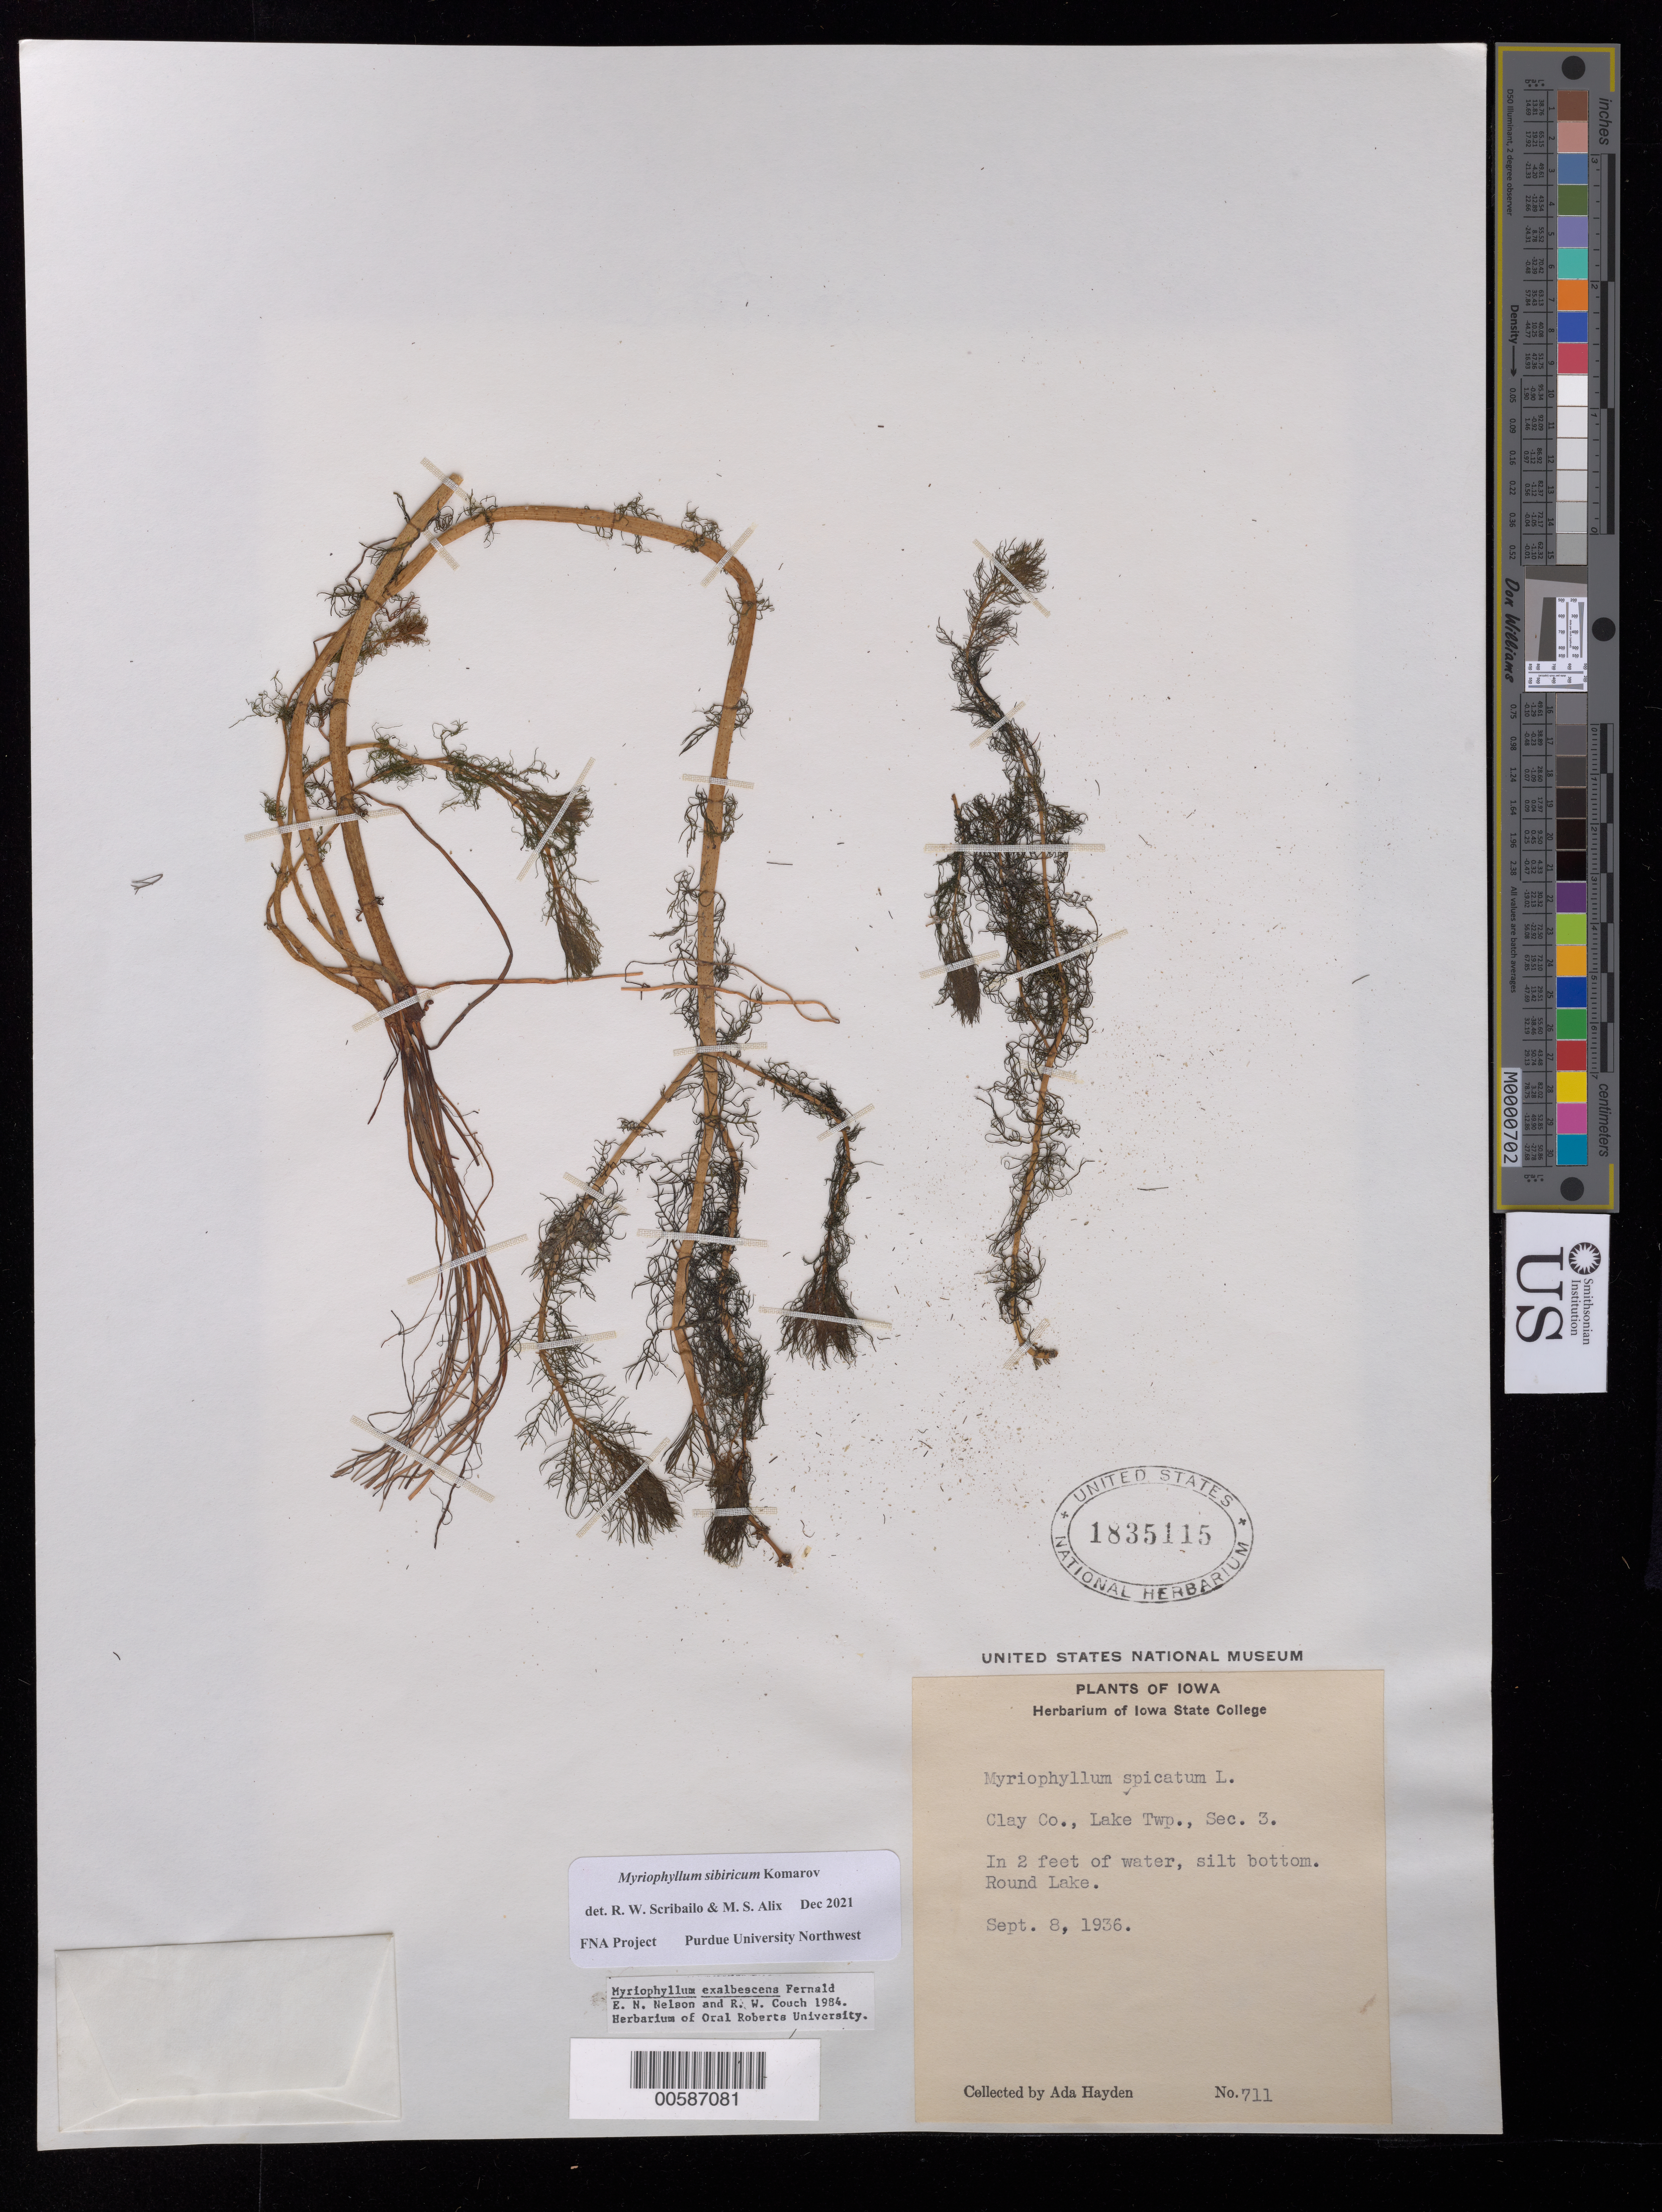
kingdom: Plantae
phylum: Tracheophyta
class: Magnoliopsida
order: Saxifragales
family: Haloragaceae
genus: Myriophyllum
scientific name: Myriophyllum sibiricum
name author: Kom.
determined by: Scribailo, R. W.; Alix, M. S.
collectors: A. Hayden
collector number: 711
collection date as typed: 08 Sep 1936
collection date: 1936-09-08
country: United States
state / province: Iowa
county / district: Clay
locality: Lake Township, Round Lake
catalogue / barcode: US 1835115